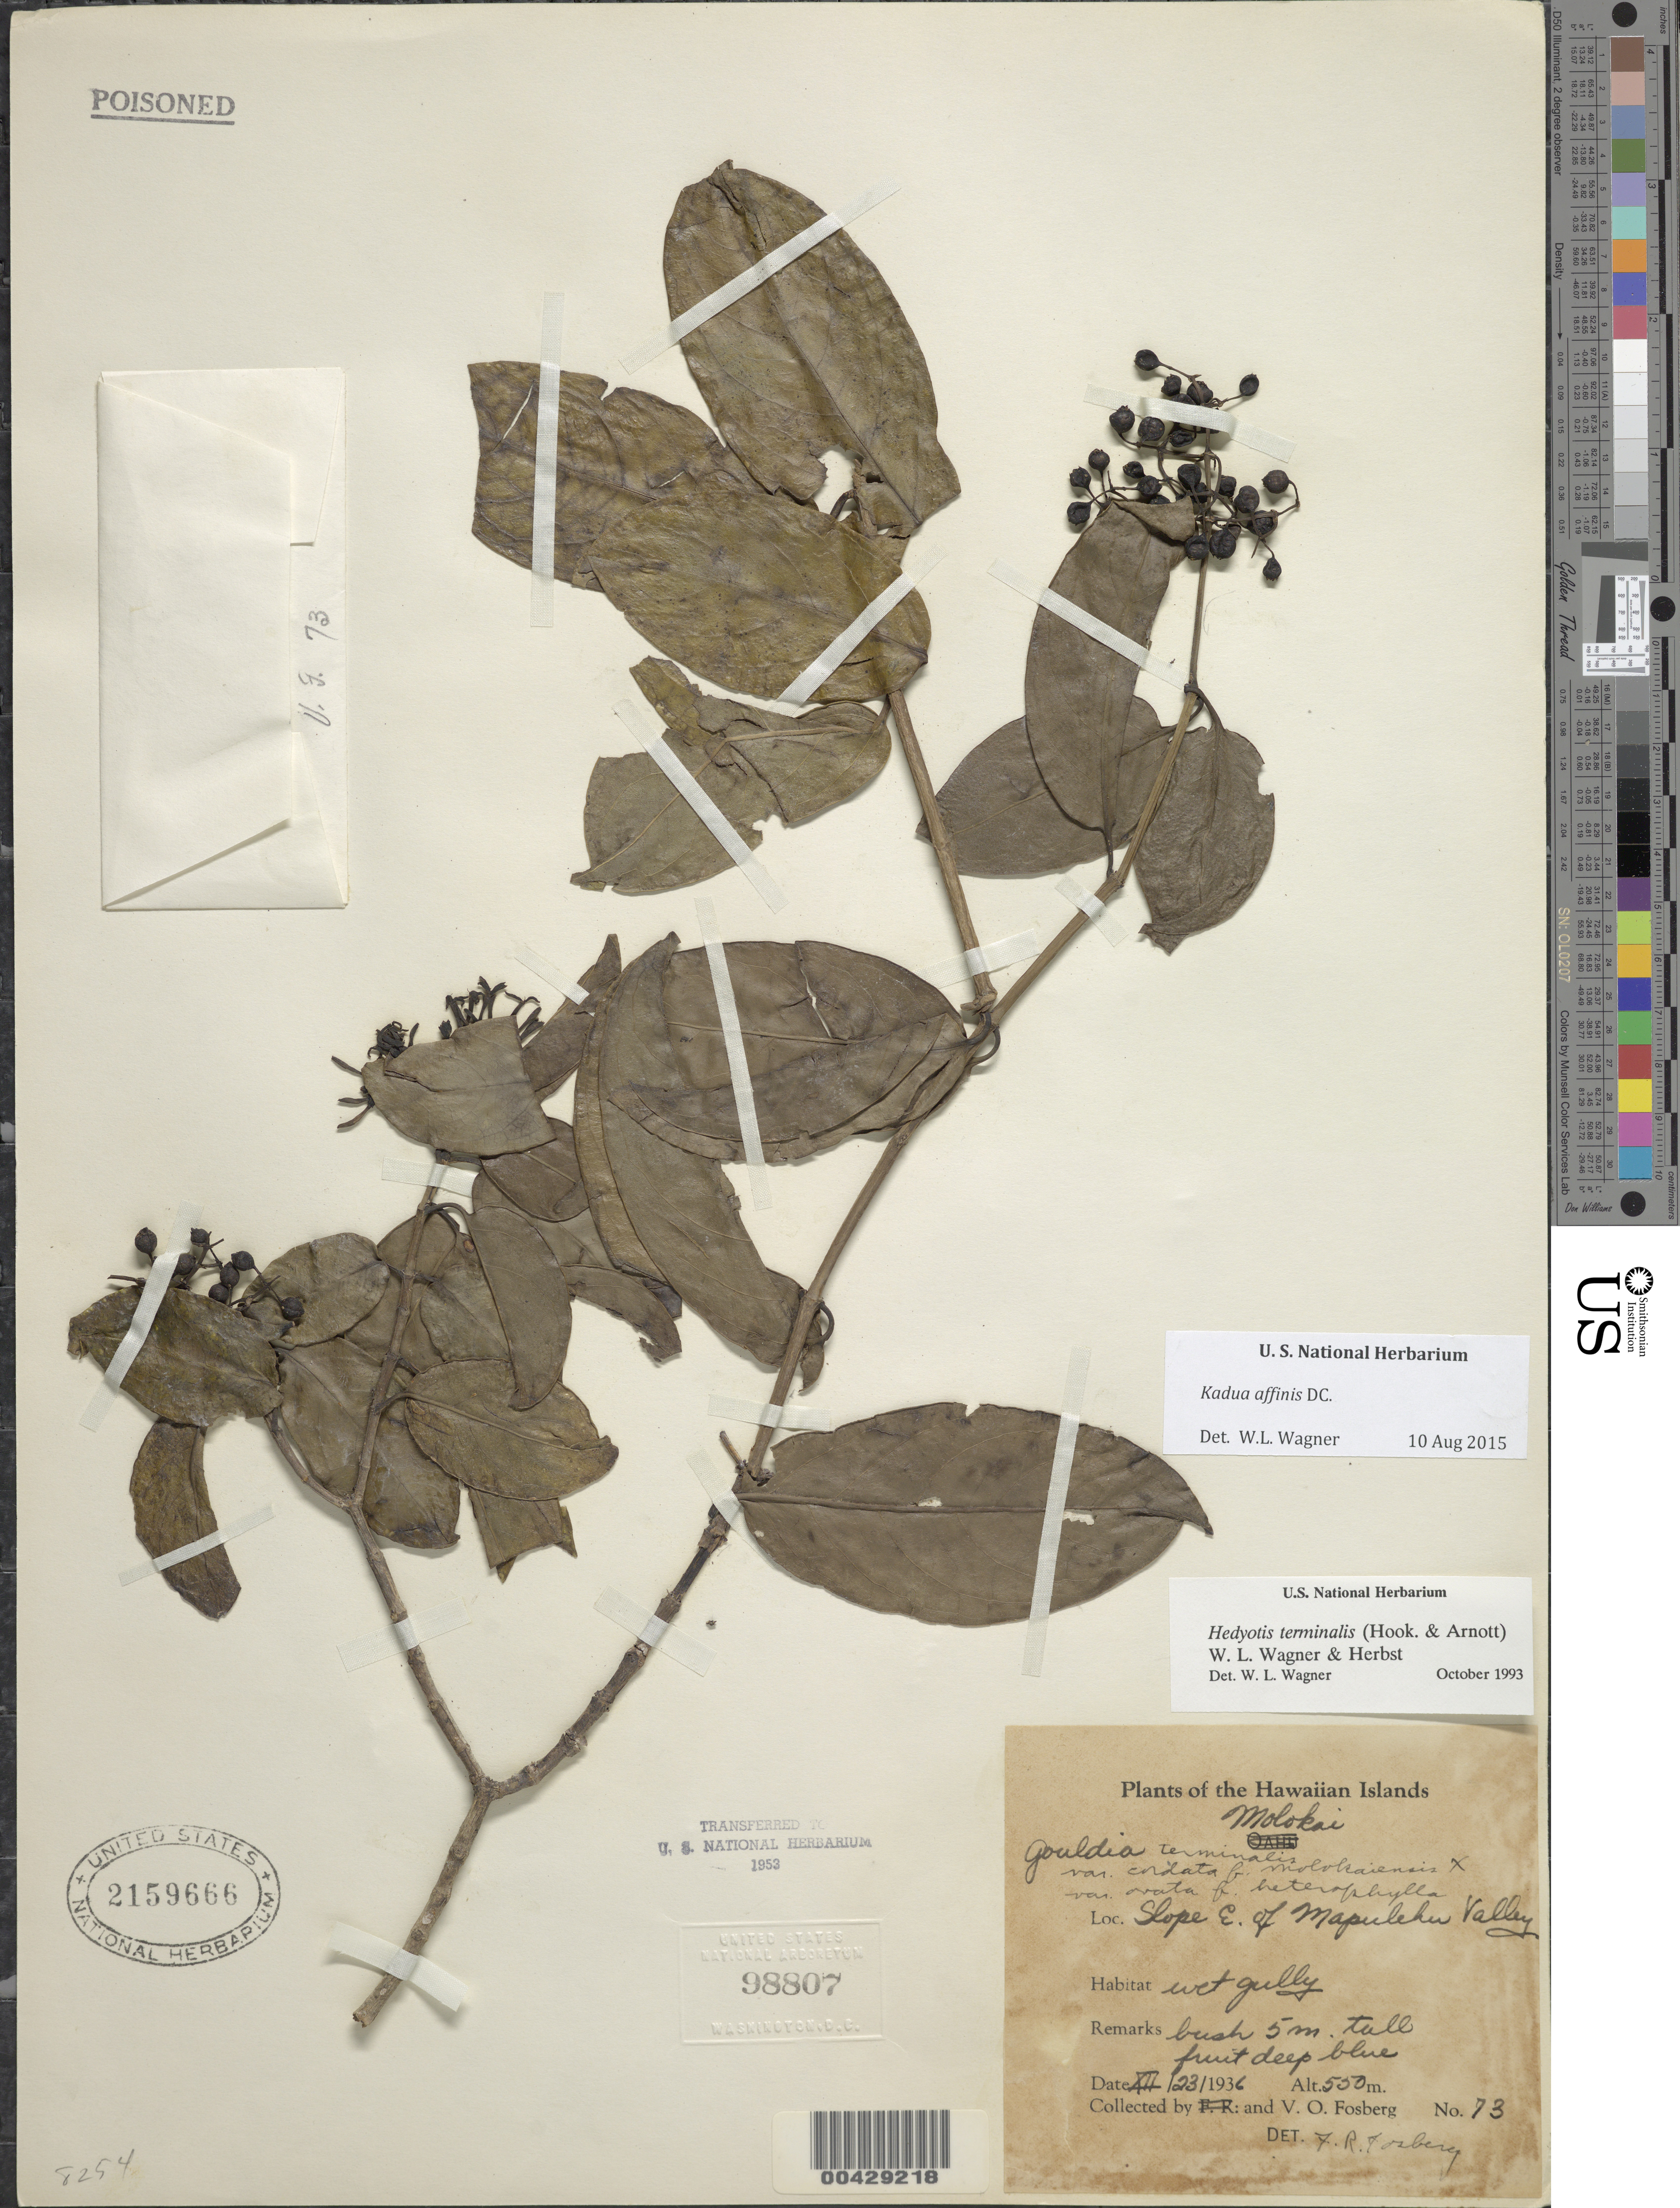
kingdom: Plantae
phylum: Tracheophyta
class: Magnoliopsida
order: Gentianales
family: Rubiaceae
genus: Kadua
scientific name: Kadua affinis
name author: DC.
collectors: F. R. Fosberg & V. O. Fosberg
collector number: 73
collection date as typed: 23 Dec 1936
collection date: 1936-12-23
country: United States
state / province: Hawaii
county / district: Maui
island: Moloka'i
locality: Slope E of Mapulehu Valley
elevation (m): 550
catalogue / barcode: US 2159666